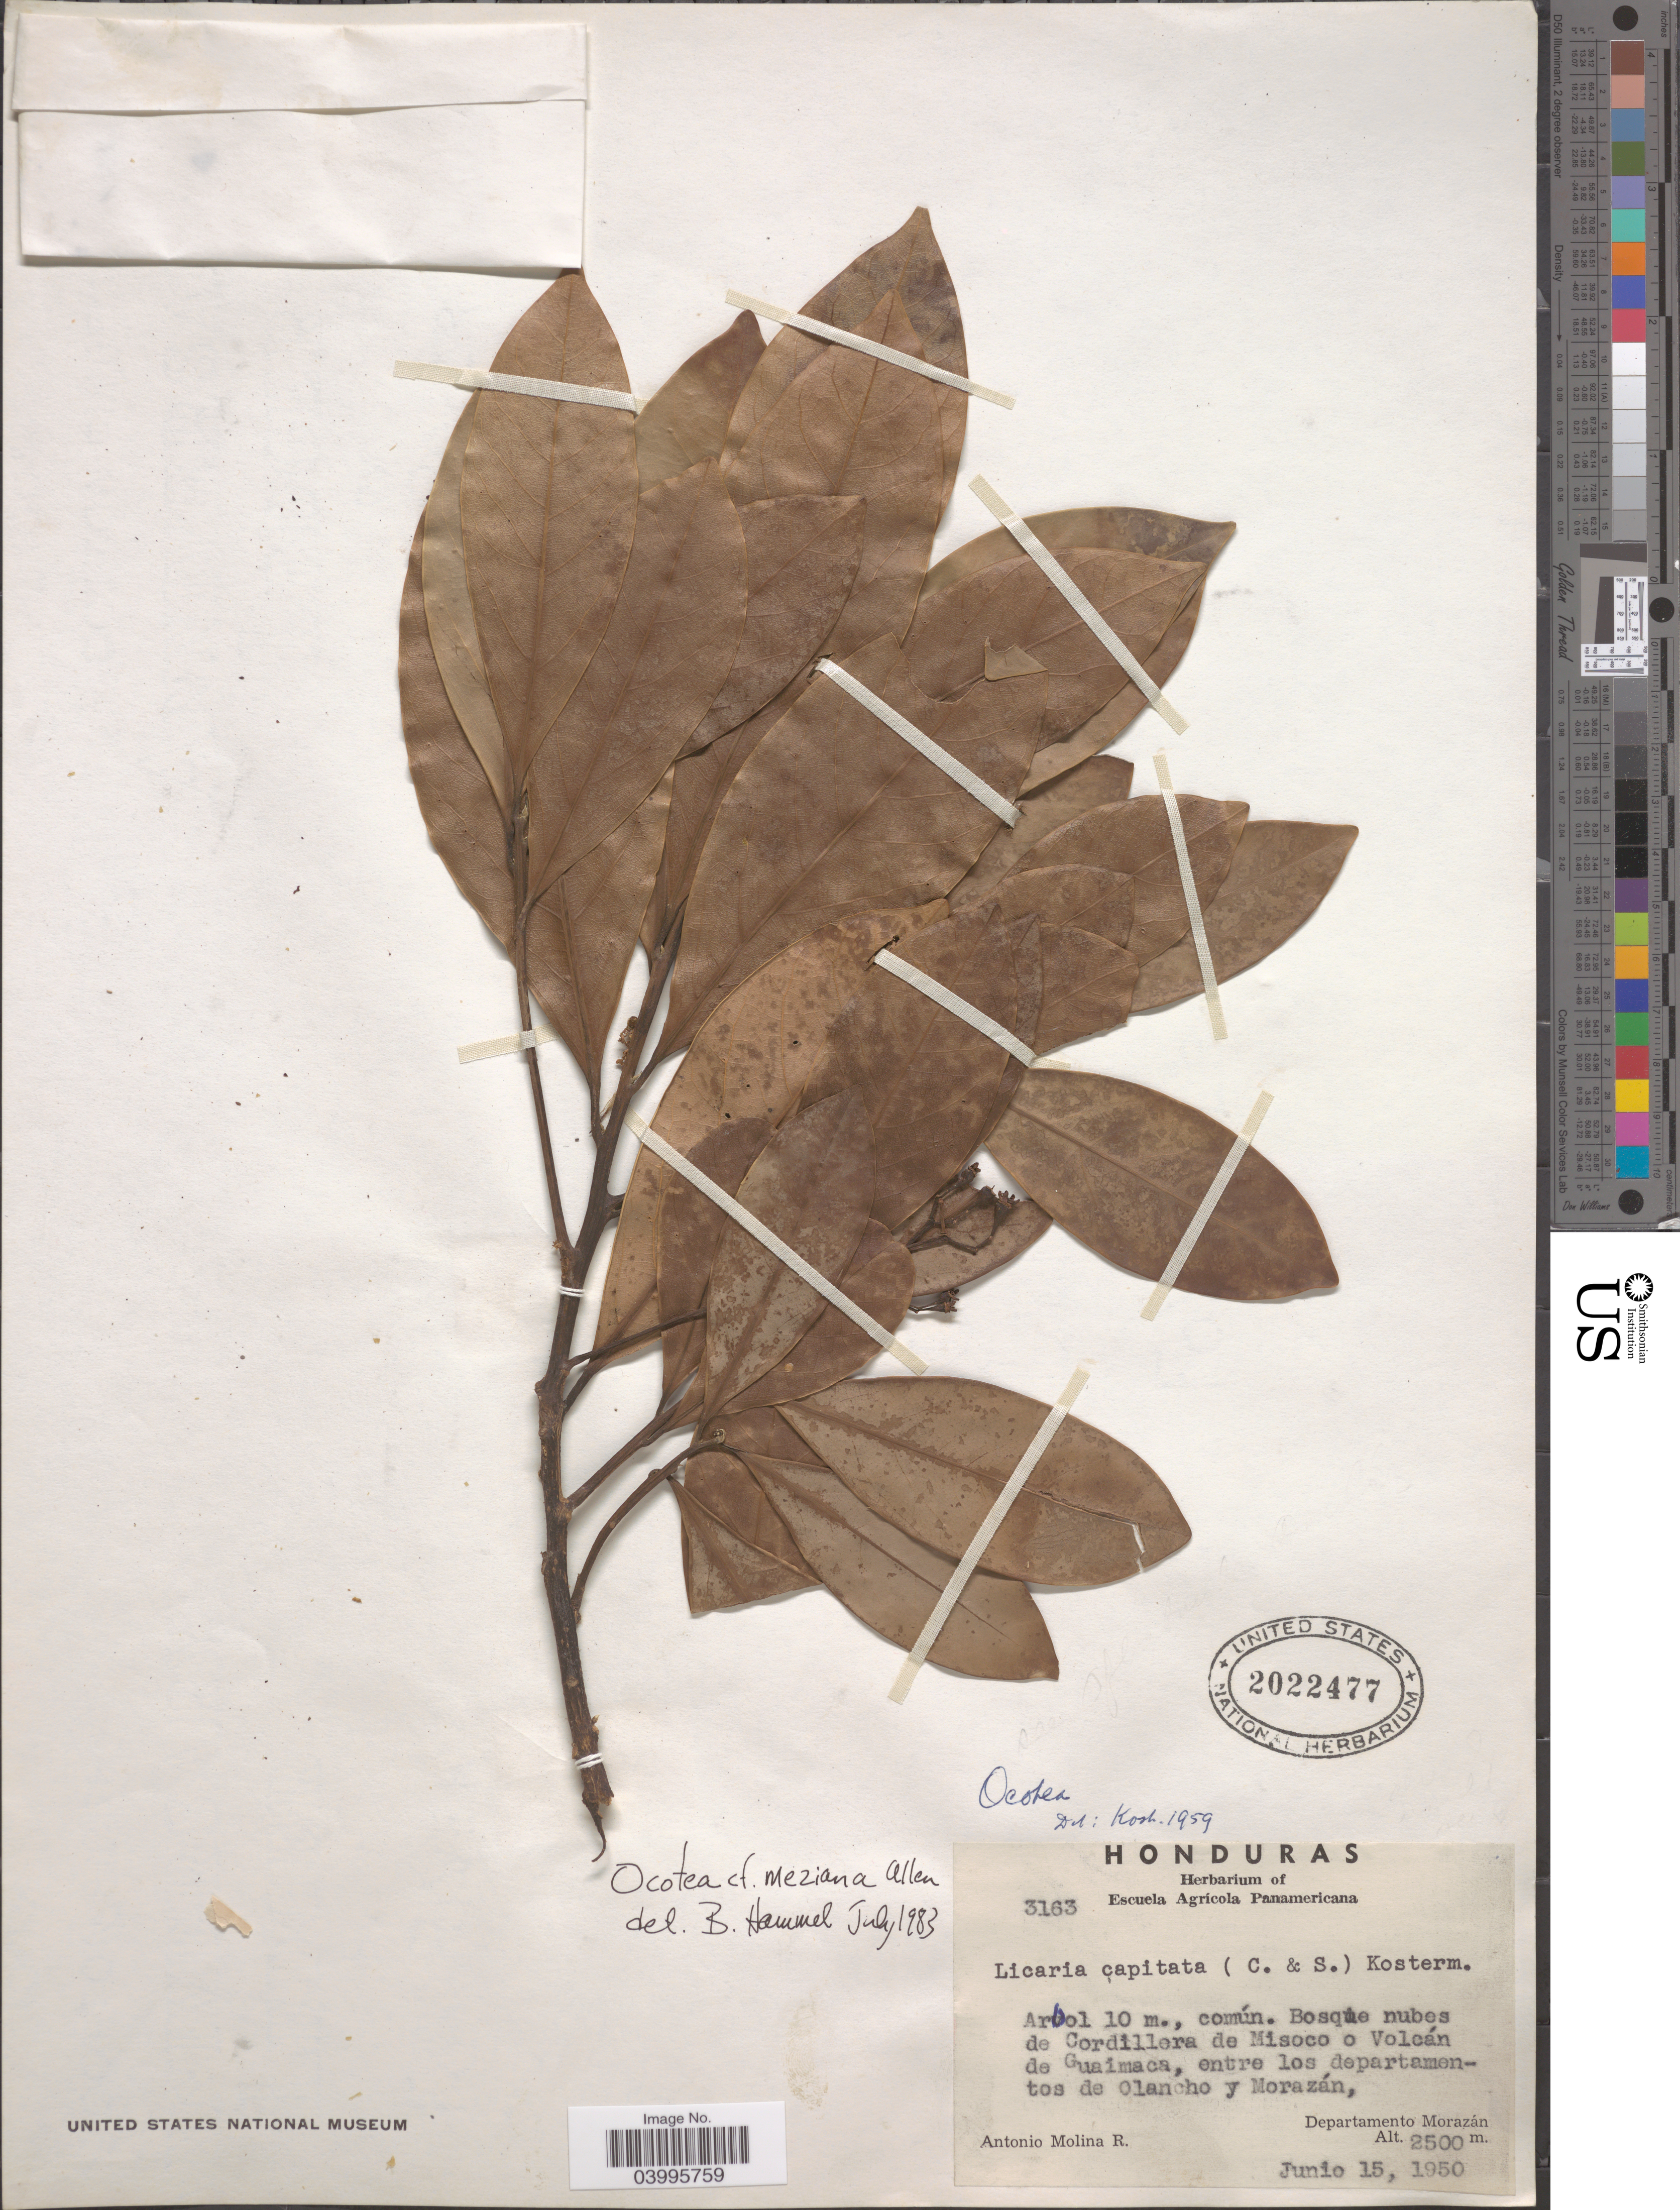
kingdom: Plantae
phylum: Tracheophyta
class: Magnoliopsida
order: Laurales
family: Lauraceae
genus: Ocotea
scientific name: Ocotea meziana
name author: C.K. Allen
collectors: A. Molina R.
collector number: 3163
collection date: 1950-06-15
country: Honduras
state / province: Fco. Morazán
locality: Bosque nubes de Cordillera de Misoco o Volcán de Guaimaca, entre los departamentos de Olancho y Morazán, Departamento Morazán.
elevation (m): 2500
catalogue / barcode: US 2022477